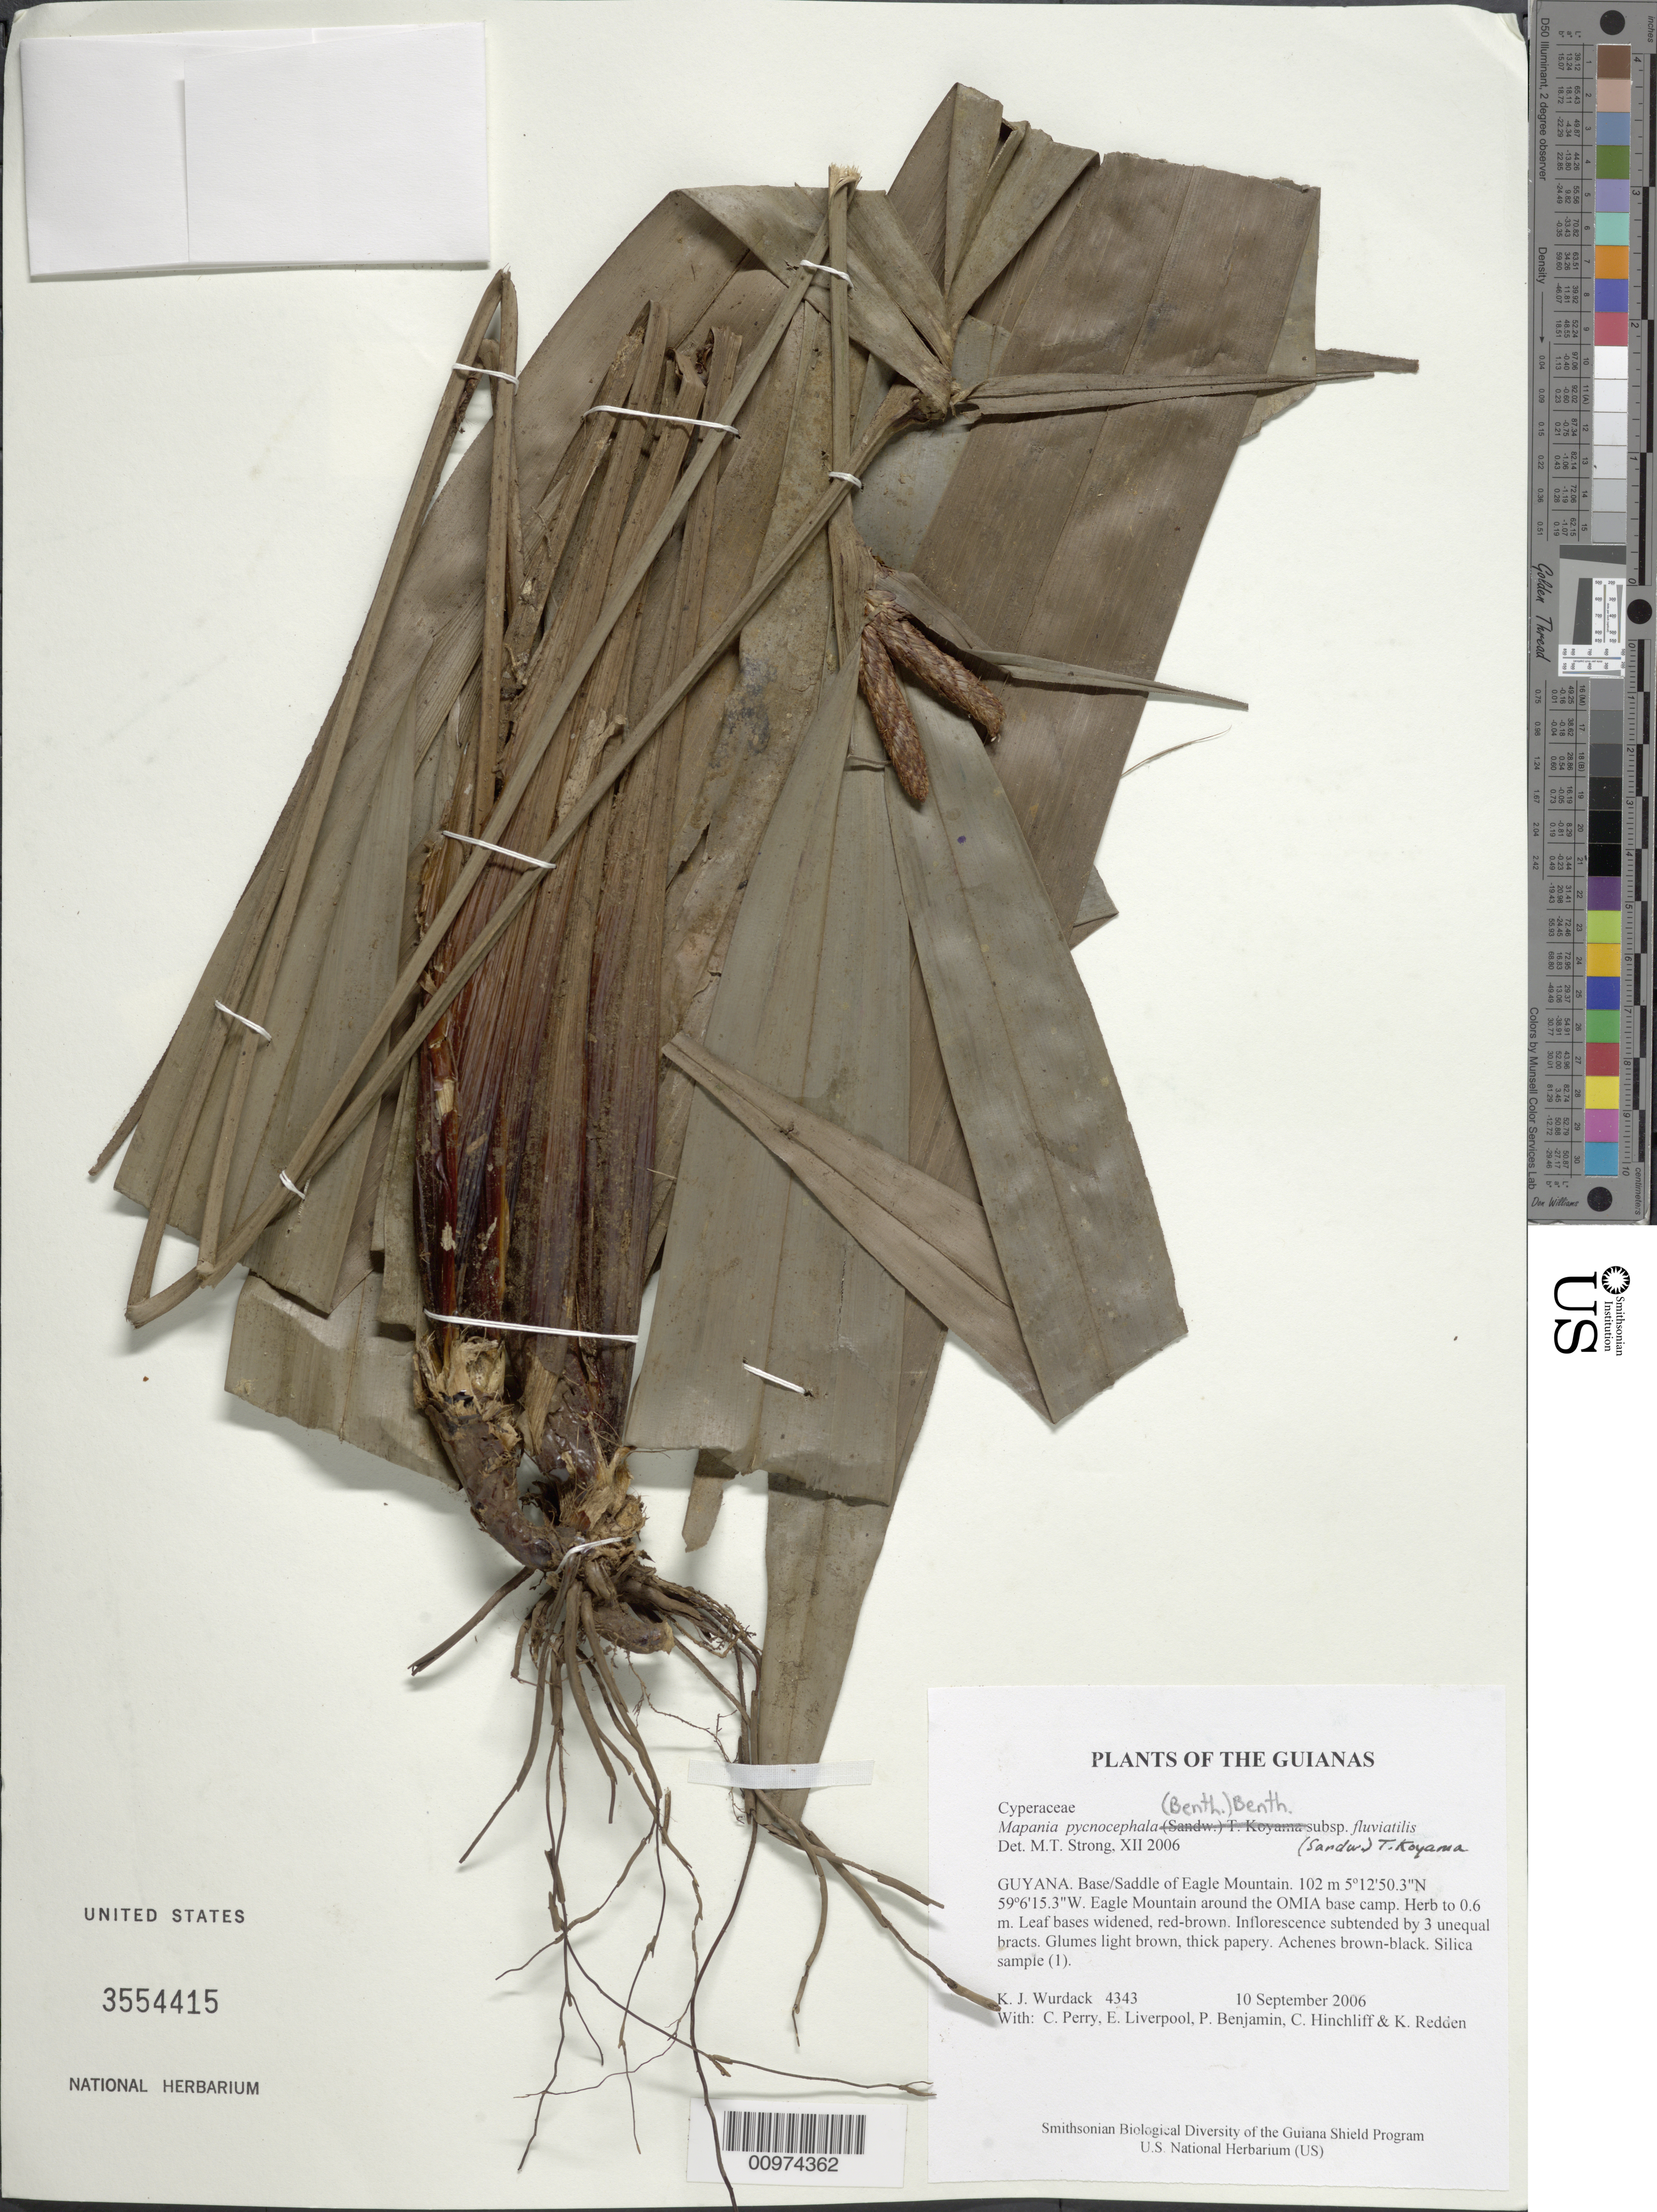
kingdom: Plantae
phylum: Tracheophyta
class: Liliopsida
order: Poales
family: Cyperaceae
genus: Mapania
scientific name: Mapania pycnocephala subsp. fluviatilis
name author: (Sandwith) T. Koyama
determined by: Strong, M. T., (US), Smithsonian Institution - National Museum of Natural History (UNITED STATES)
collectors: K. Wurdack, C. Perry, E. Liverpool, P. Benjamin, C. E. Hinchliff & K. M. Redden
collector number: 4343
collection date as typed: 10 September 2006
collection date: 2006-09-10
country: Guyana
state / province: Potaro-Siparuni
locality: Base/Saddle of Eagle Mountain, around the OMIA base camp.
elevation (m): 102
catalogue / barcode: US 3554415